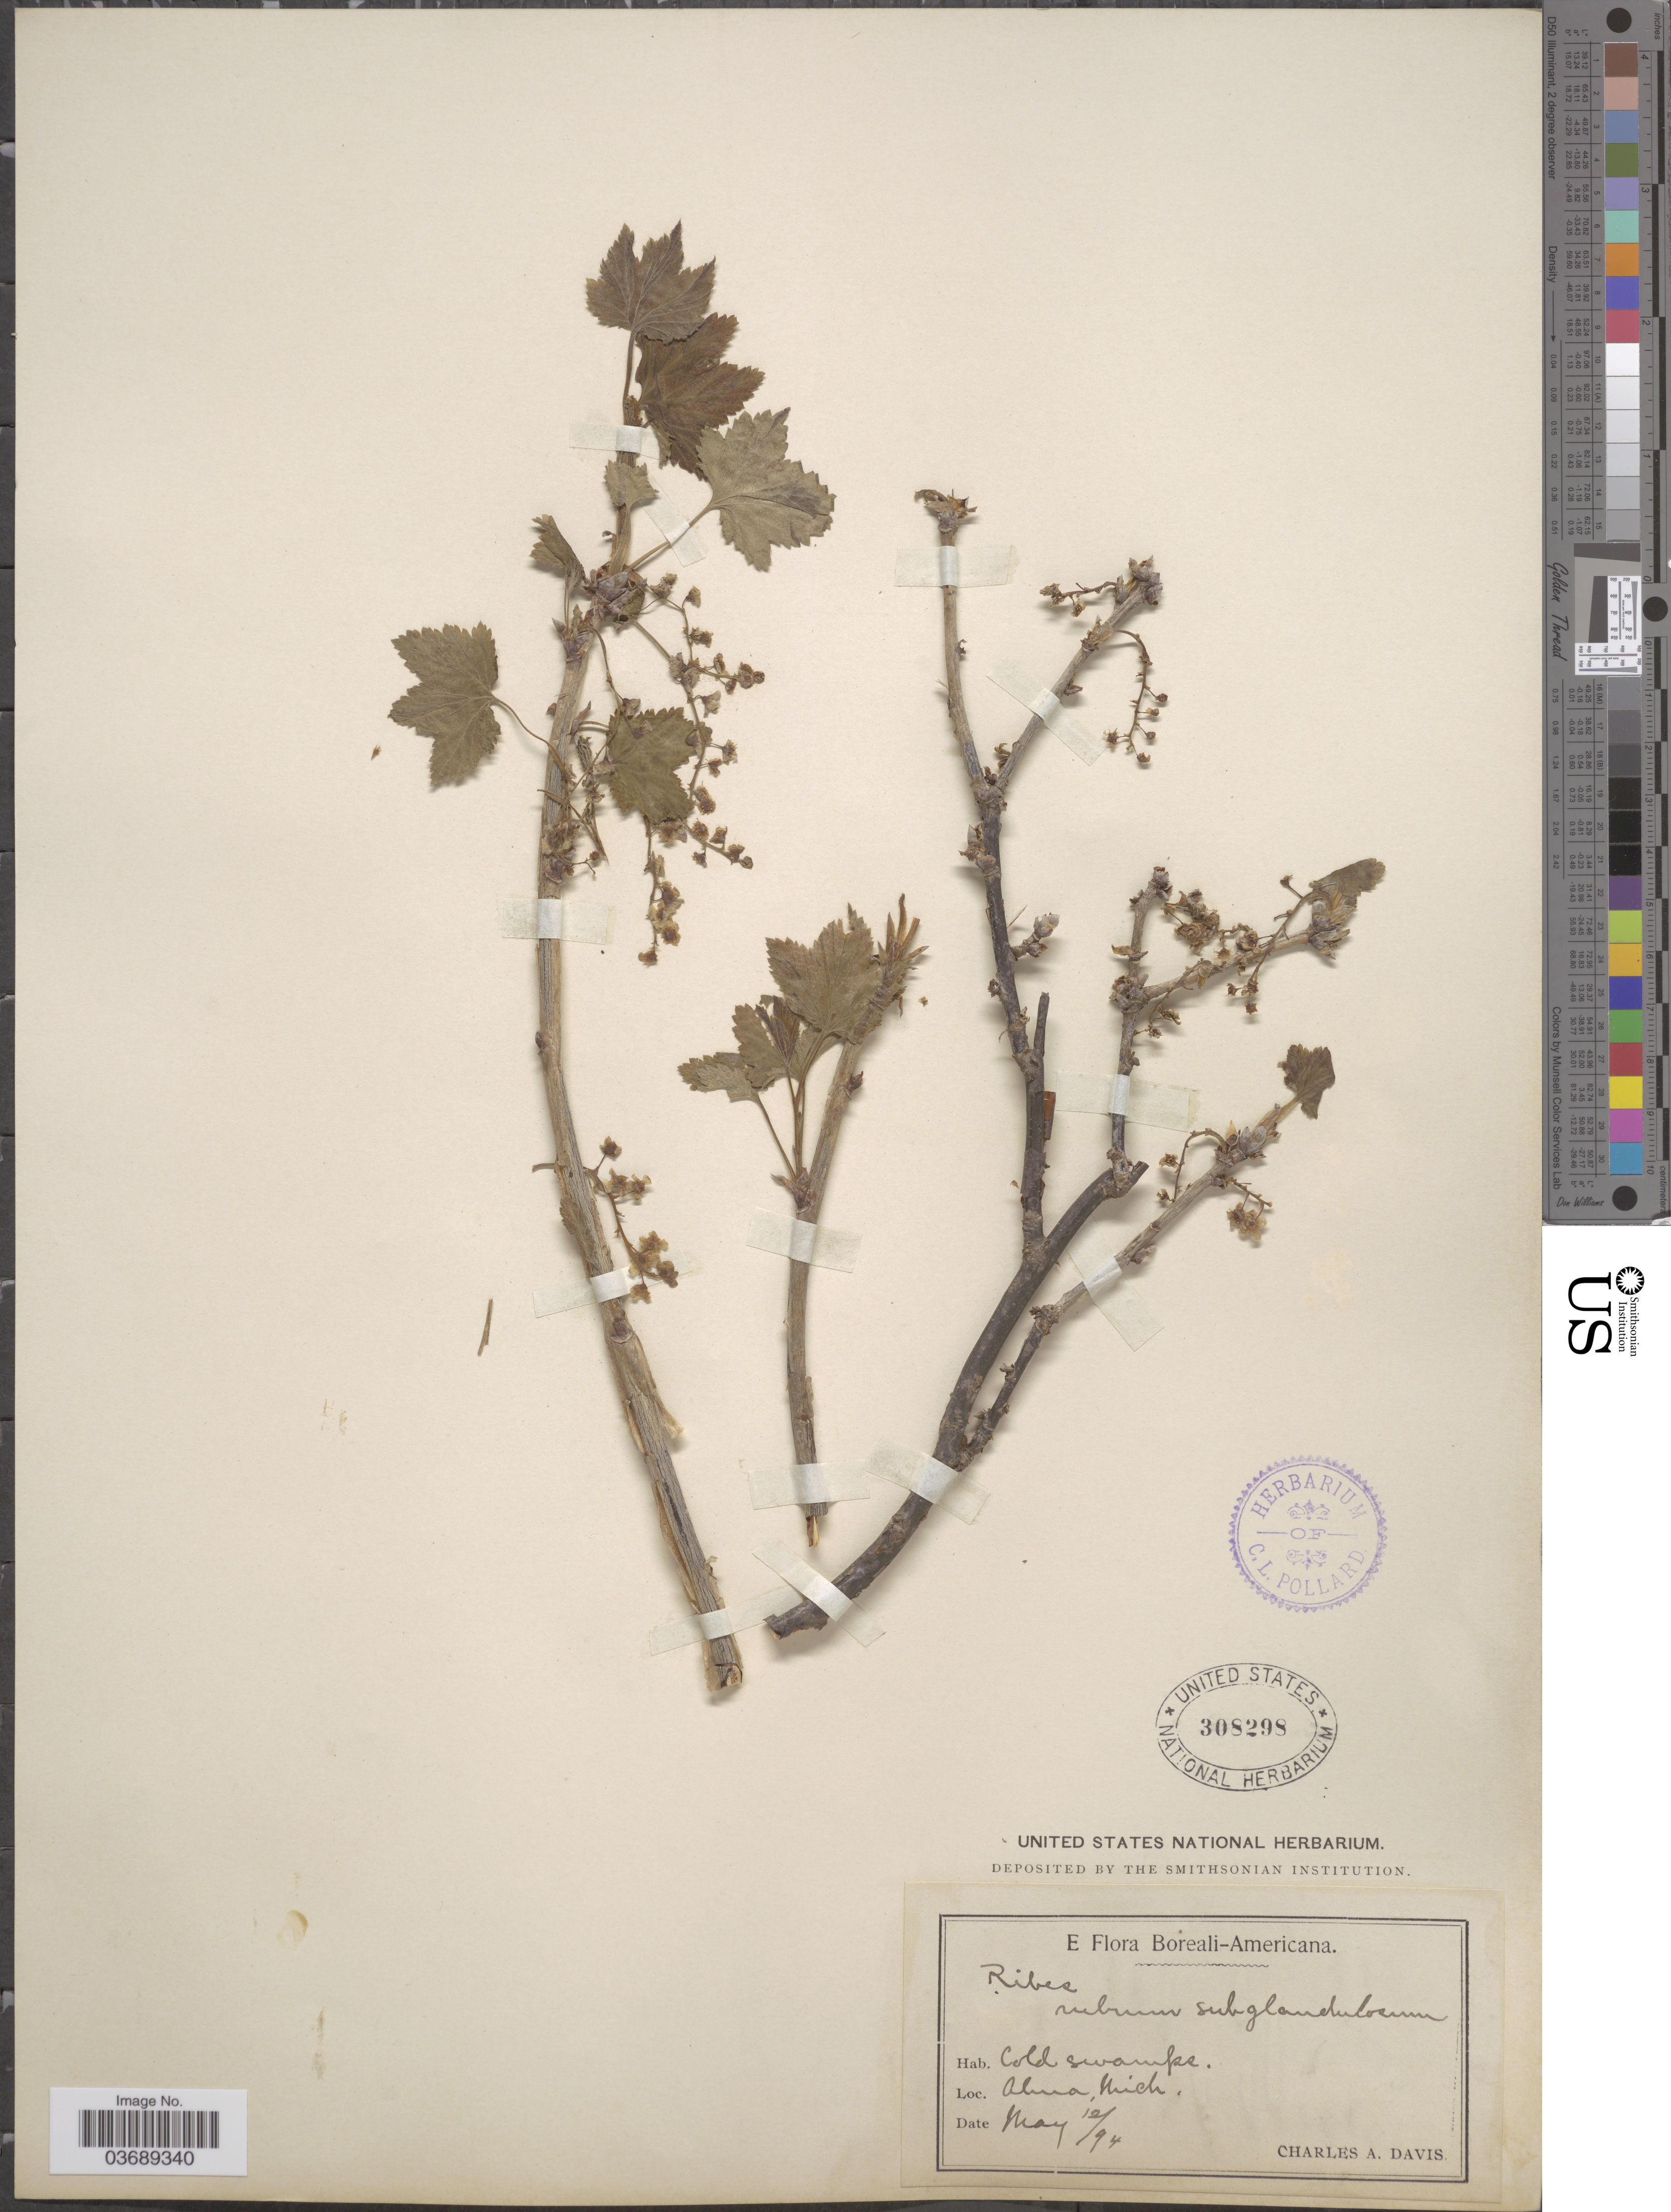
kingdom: Plantae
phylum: Tracheophyta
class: Magnoliopsida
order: Saxifragales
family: Grossulariaceae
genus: Ribes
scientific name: Ribes triste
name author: Pall.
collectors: C. Davis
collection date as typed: Transcribed d/m/y: 12/5/94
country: United States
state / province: Michigan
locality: Alma.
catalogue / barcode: US 308298